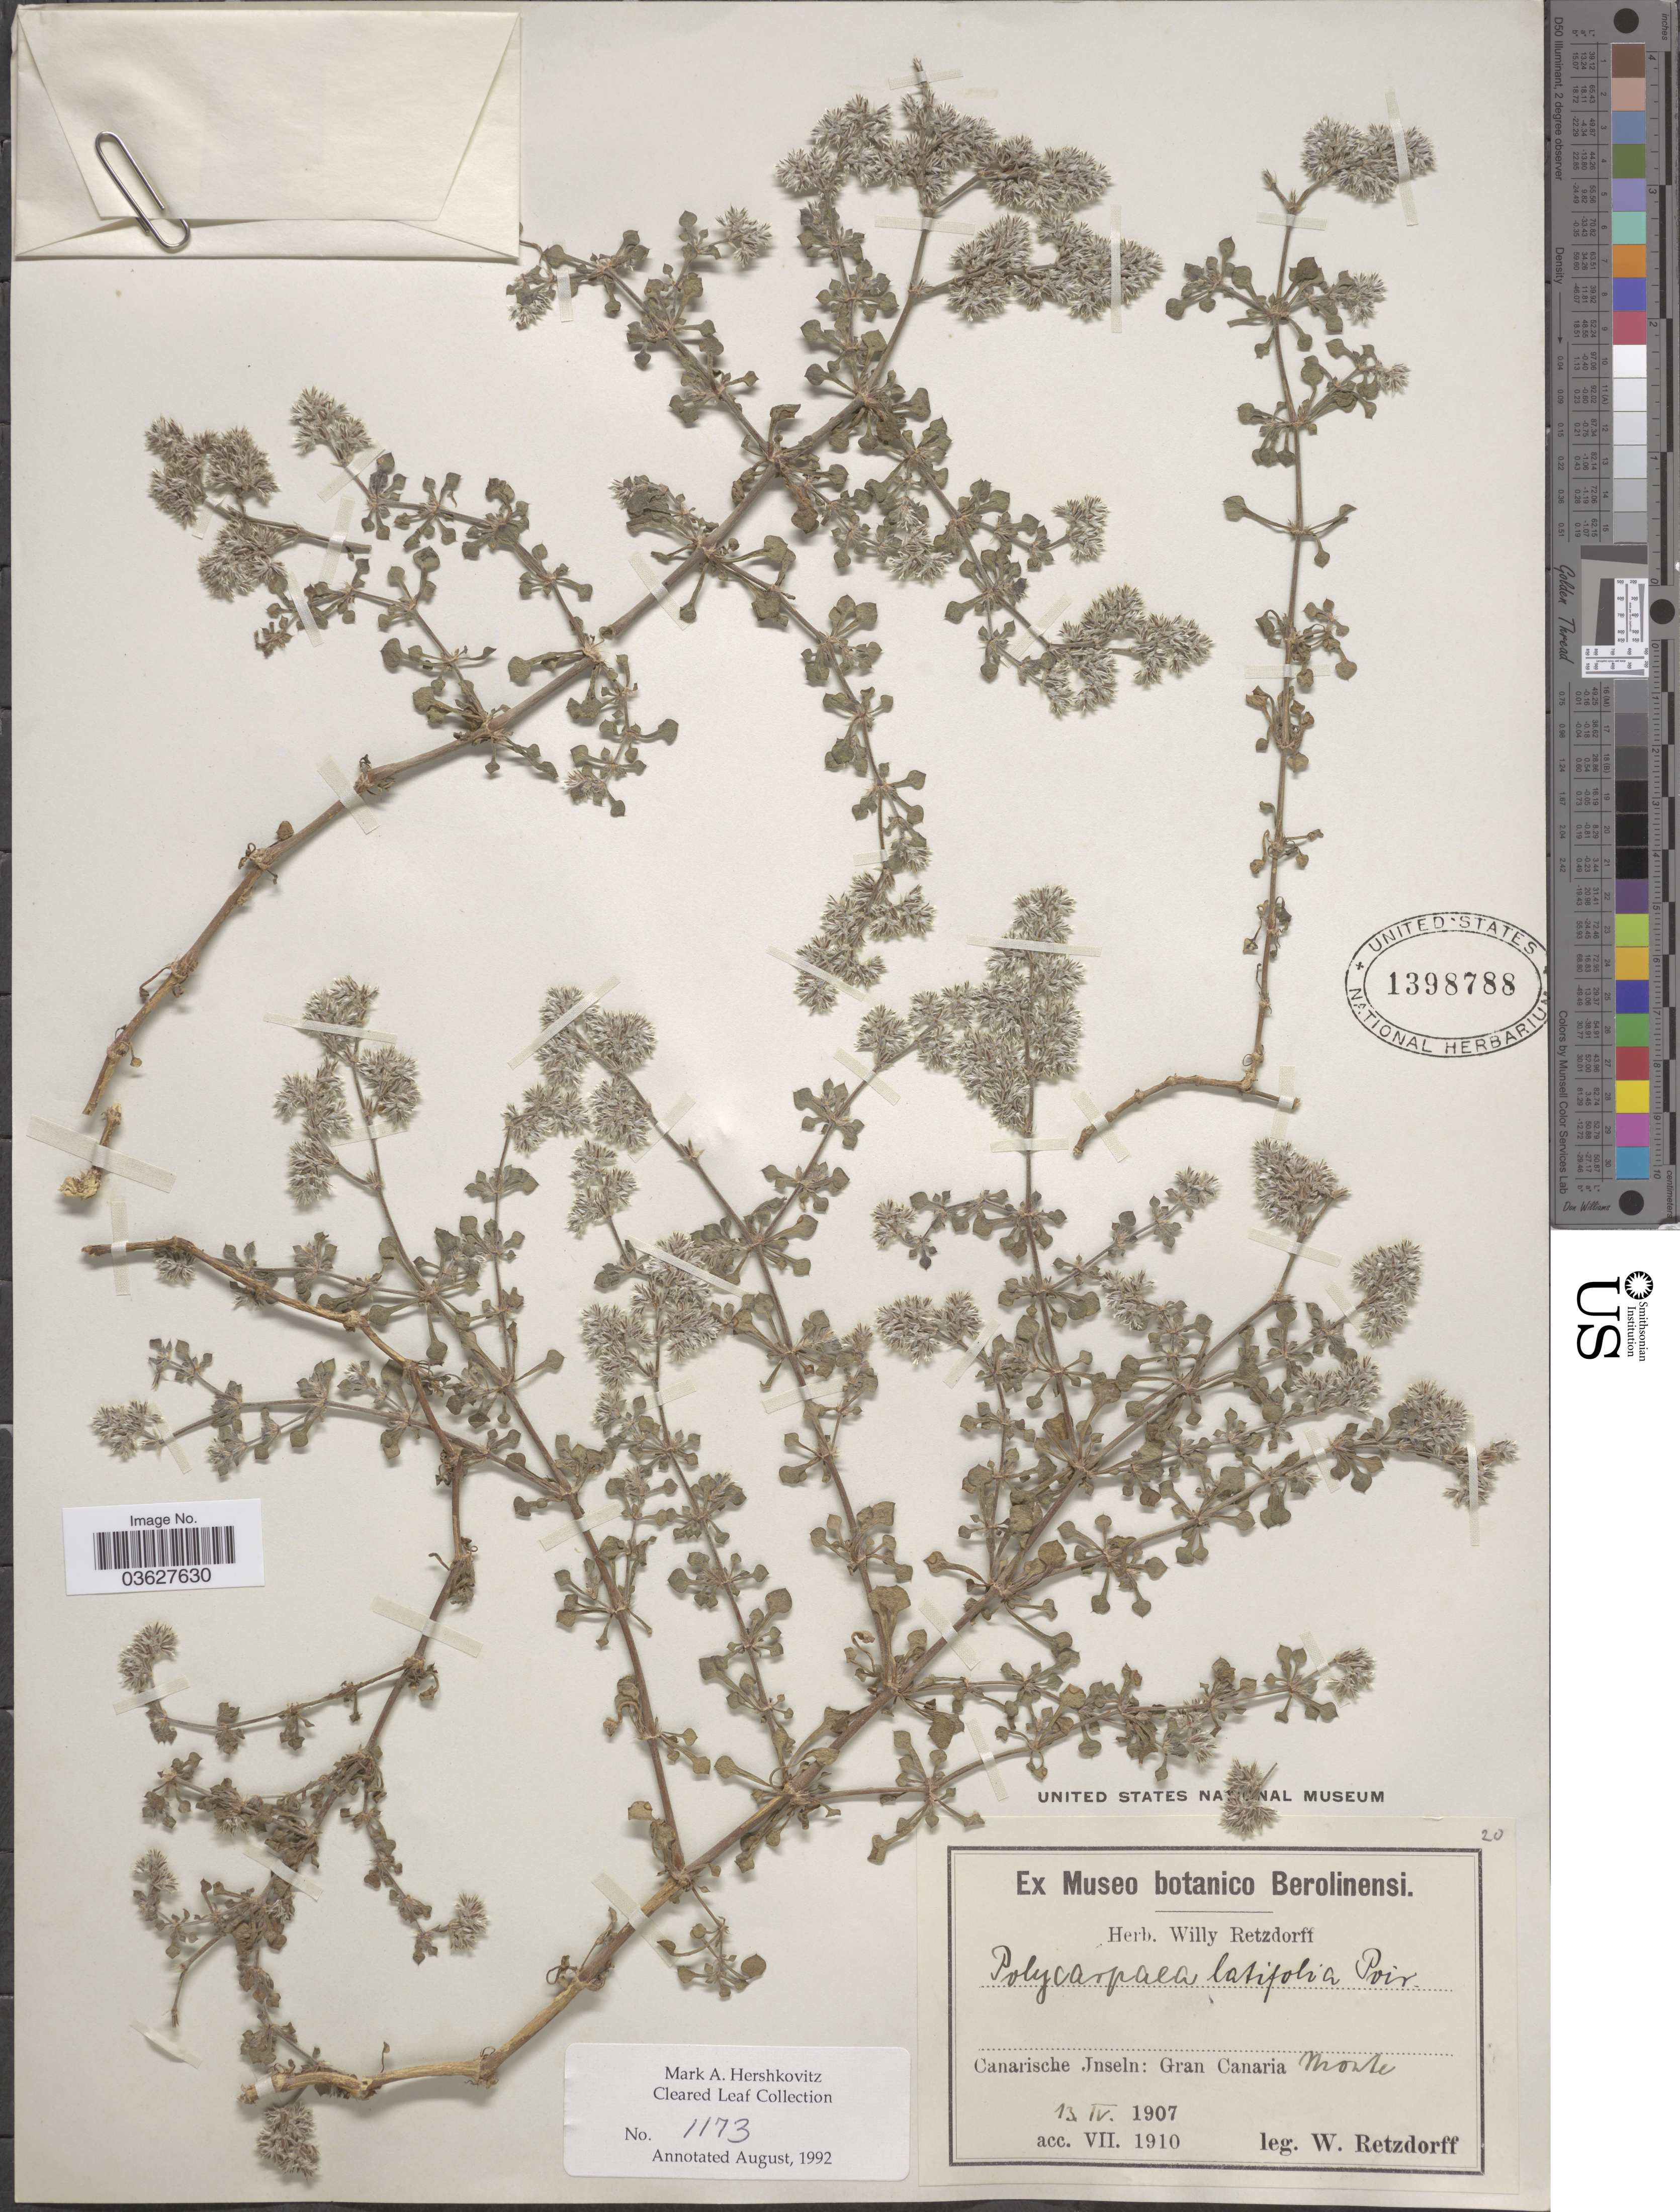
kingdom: Plantae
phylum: Tracheophyta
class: Magnoliopsida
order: Caryophyllales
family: Caryophyllaceae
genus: Polycarpaea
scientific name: Polycarpaea latifolia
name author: Poir.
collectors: W. Retzdorff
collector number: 20?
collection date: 1907-04-13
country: Spain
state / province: Canarias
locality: Canarische Jnseln: Gran Canaria, monte.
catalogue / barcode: US 1398788